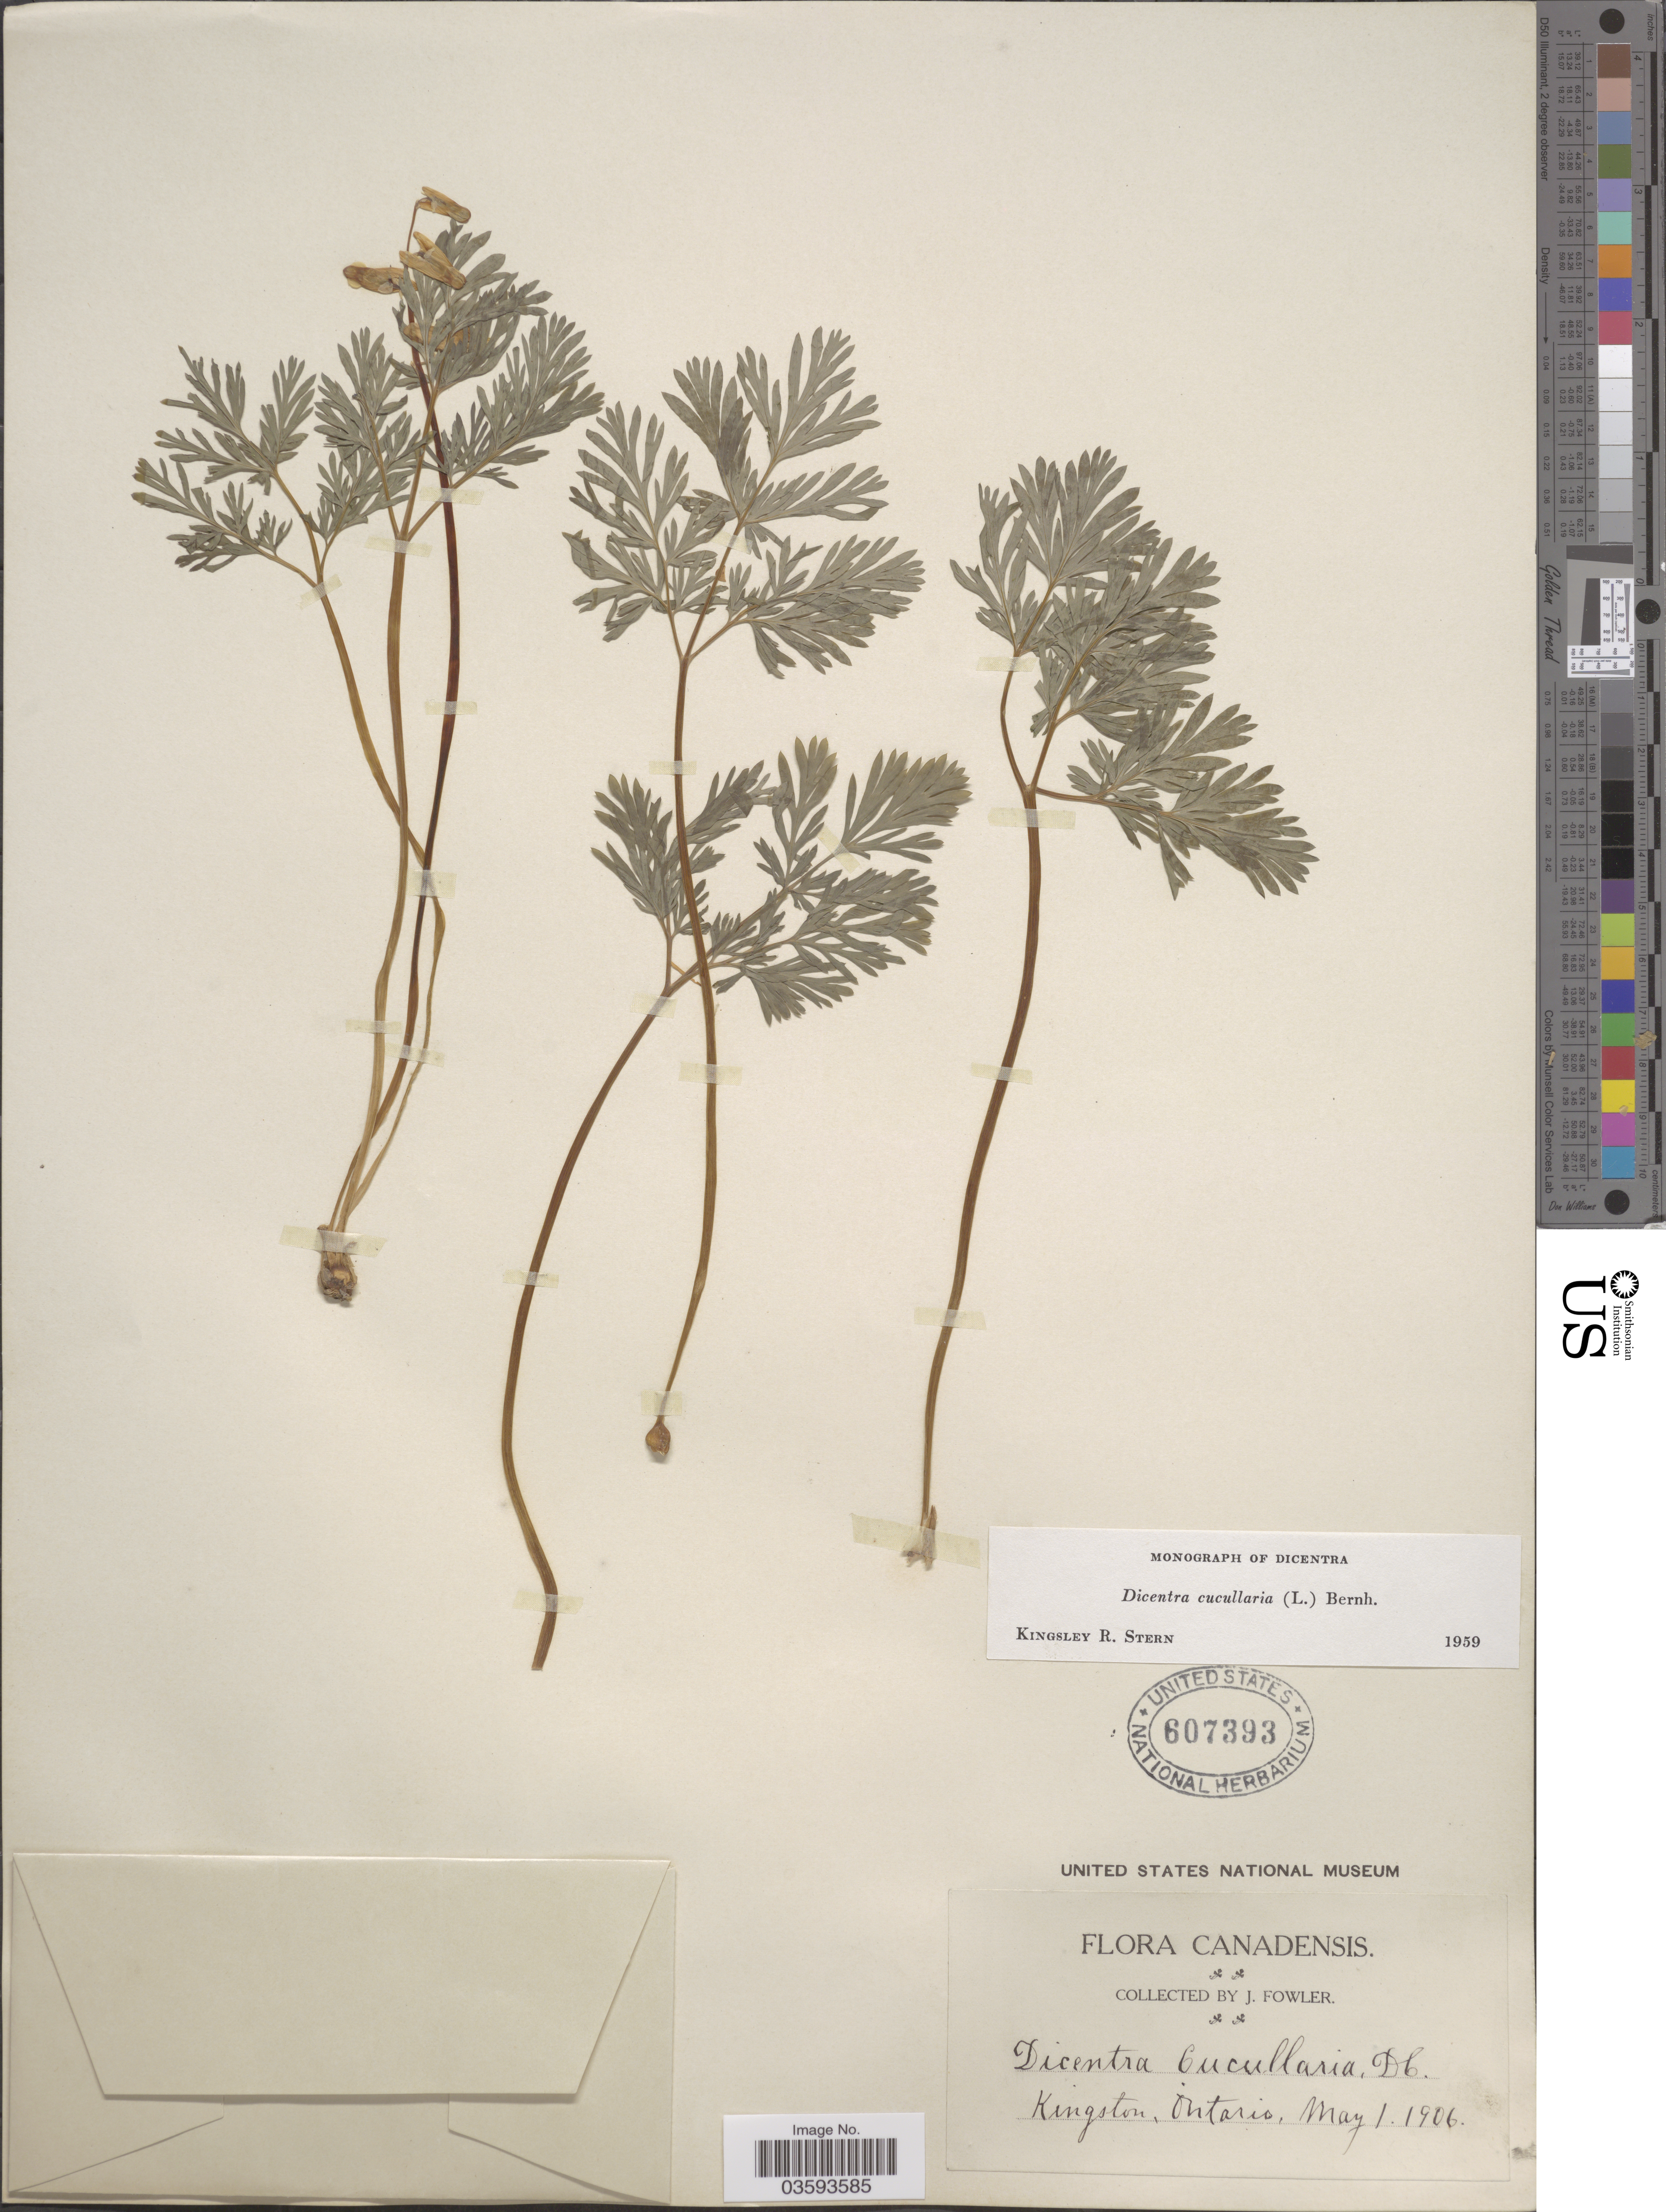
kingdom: Plantae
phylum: Tracheophyta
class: Magnoliopsida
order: Ranunculales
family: Papaveraceae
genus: Dicentra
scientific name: Dicentra cucullaria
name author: (L.) Bernh.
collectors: J. Fowler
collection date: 1906-05-01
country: Canada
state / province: Ontario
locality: Kingston.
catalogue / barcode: US 607393